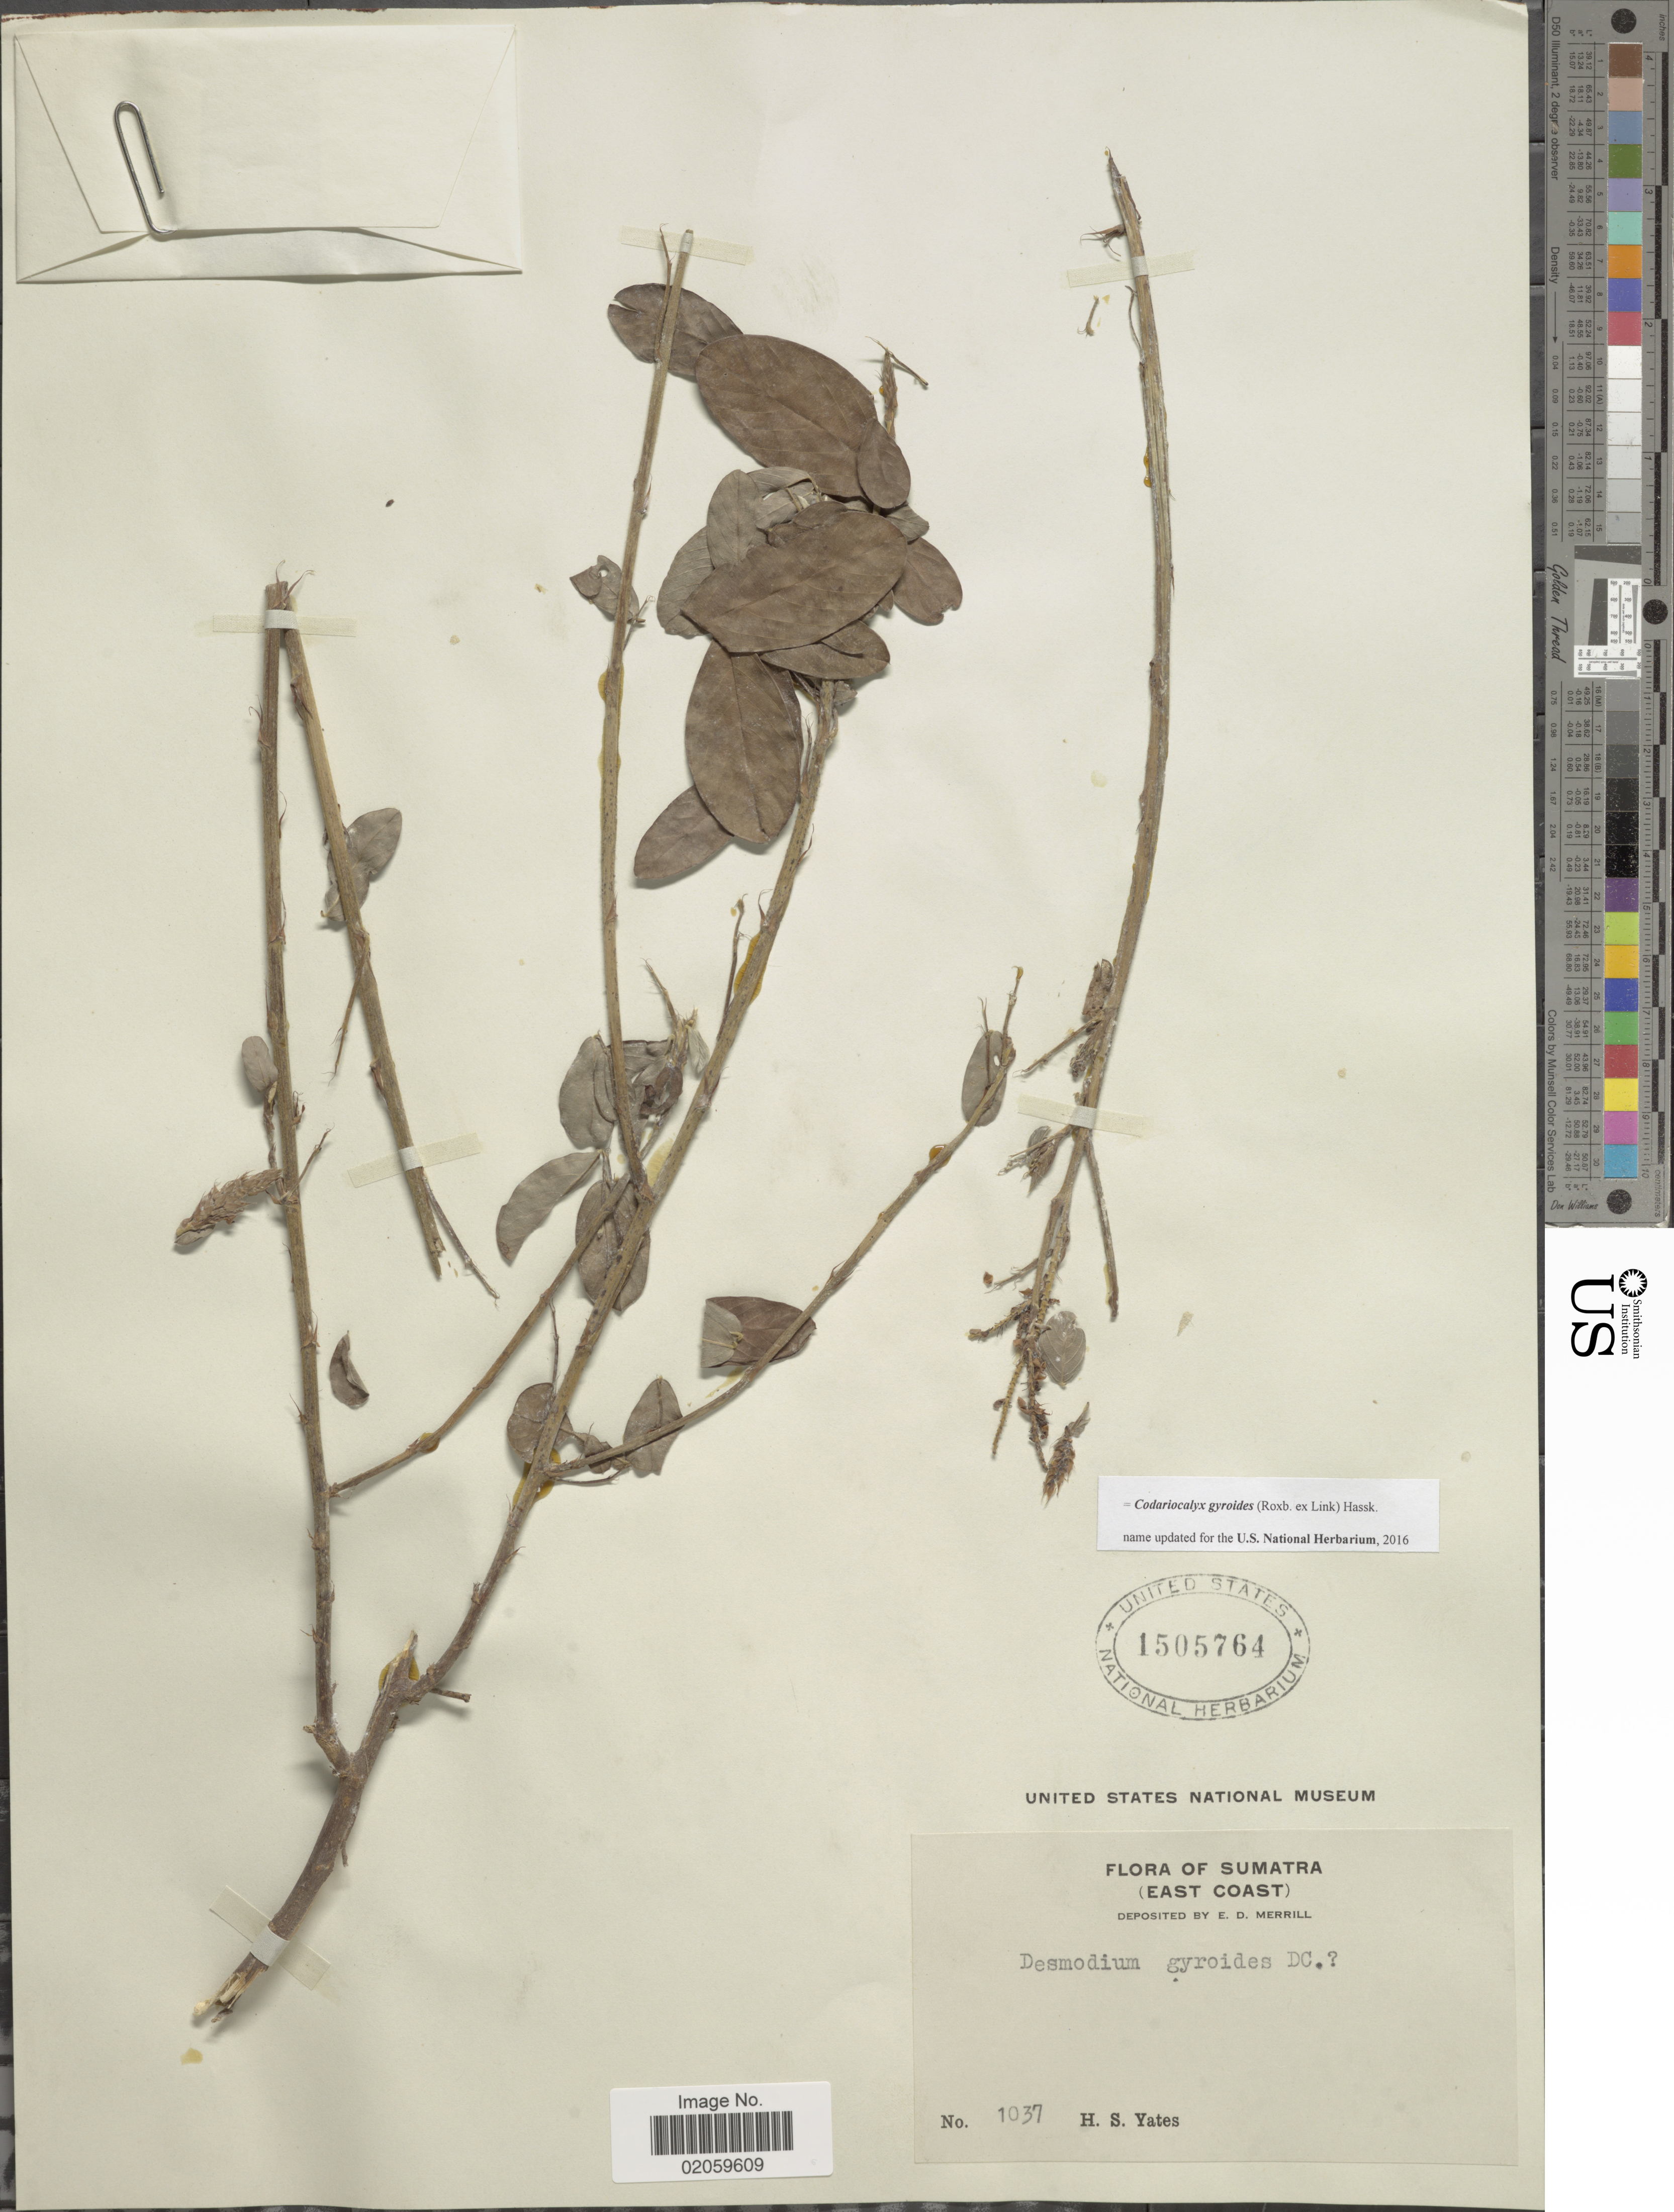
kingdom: Plantae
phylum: Tracheophyta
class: Magnoliopsida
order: Fabales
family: Fabaceae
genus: Codariocalyx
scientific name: Codariocalyx gyroides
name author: (Roxb. & Link) X.Y. Zhu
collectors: H. S. Yates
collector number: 1037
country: Indonesia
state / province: Sumatra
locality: East Coast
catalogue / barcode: US 1505764